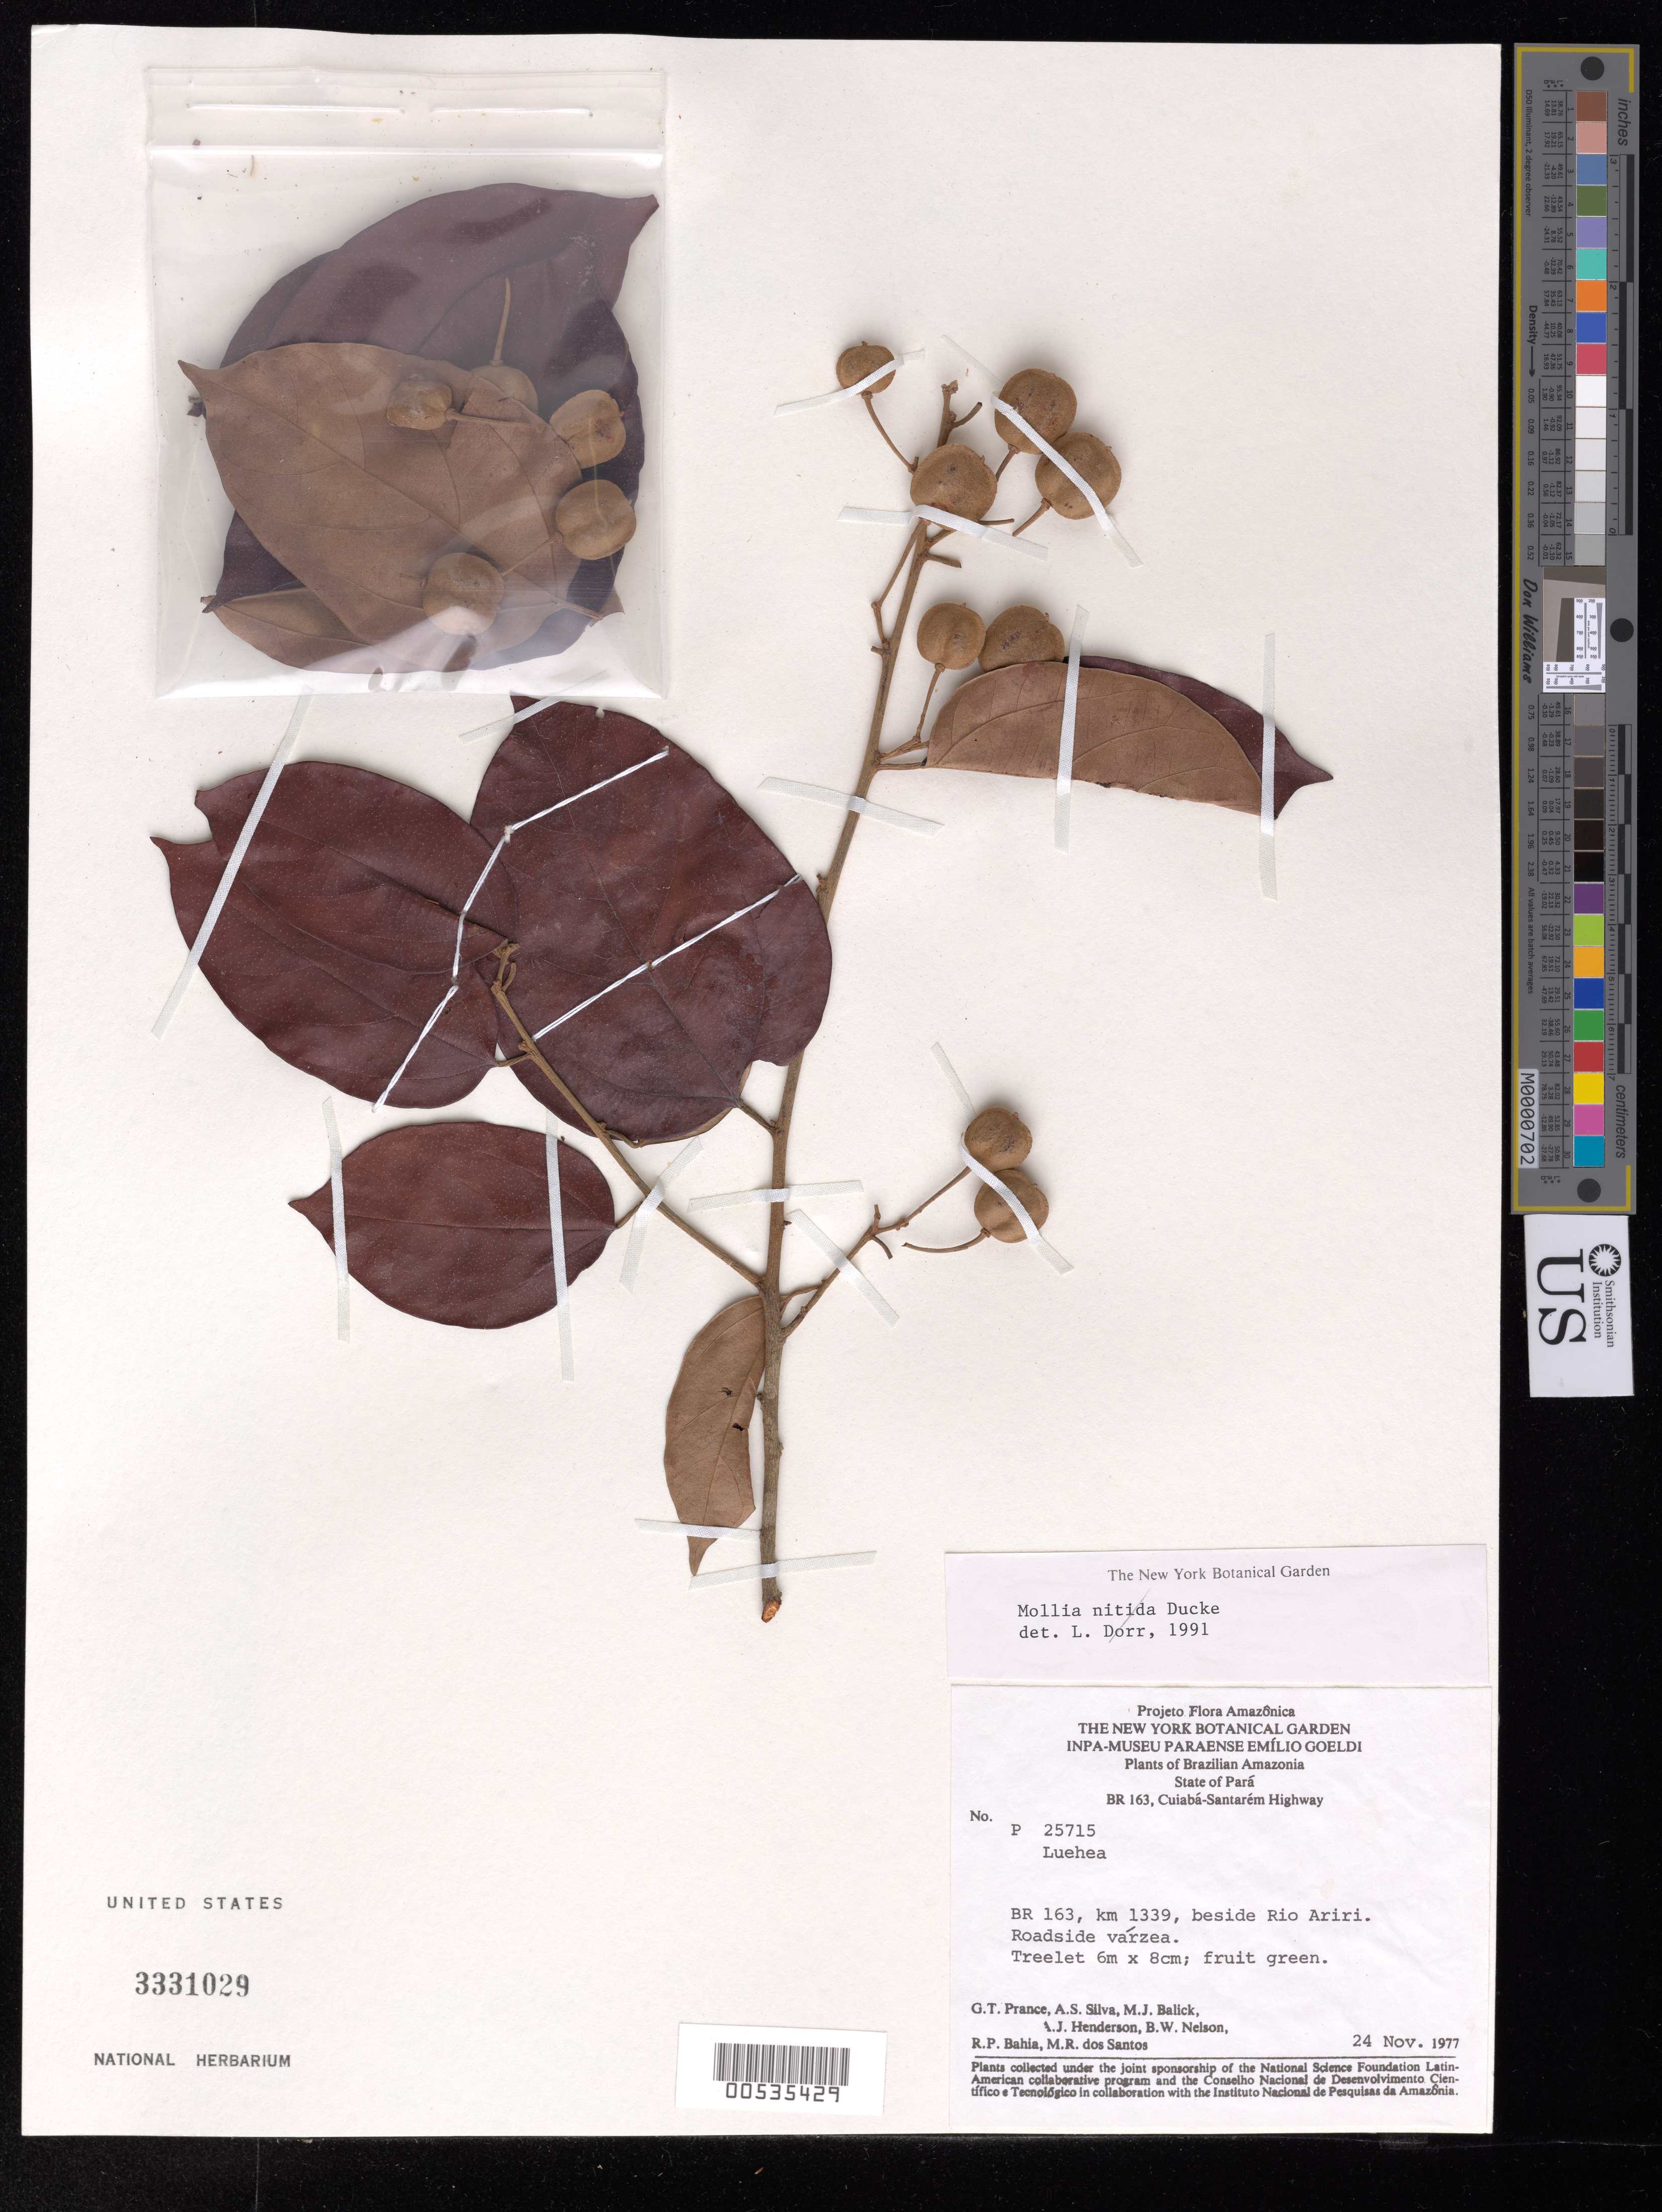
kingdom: Plantae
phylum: Tracheophyta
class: Magnoliopsida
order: Malvales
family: Malvaceae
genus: Mollia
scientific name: Mollia sphaerocarpa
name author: Gleason ex Record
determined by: Dorr, Laurence J., Curator (BOT), Smithsonian Institution - National Museum of Natural History (UNITED STATES)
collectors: G. T. Prance, F. Chagas e Silva, M. J. Balick & A. J. Henderson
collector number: P25715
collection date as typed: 24 Nov 1977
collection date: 1977-11-24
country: Brazil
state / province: Pará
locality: BR163, Cuiabá-Santarém Highway, km 1339 beside Rio Ariri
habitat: Roadside várzea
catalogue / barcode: US 3331029